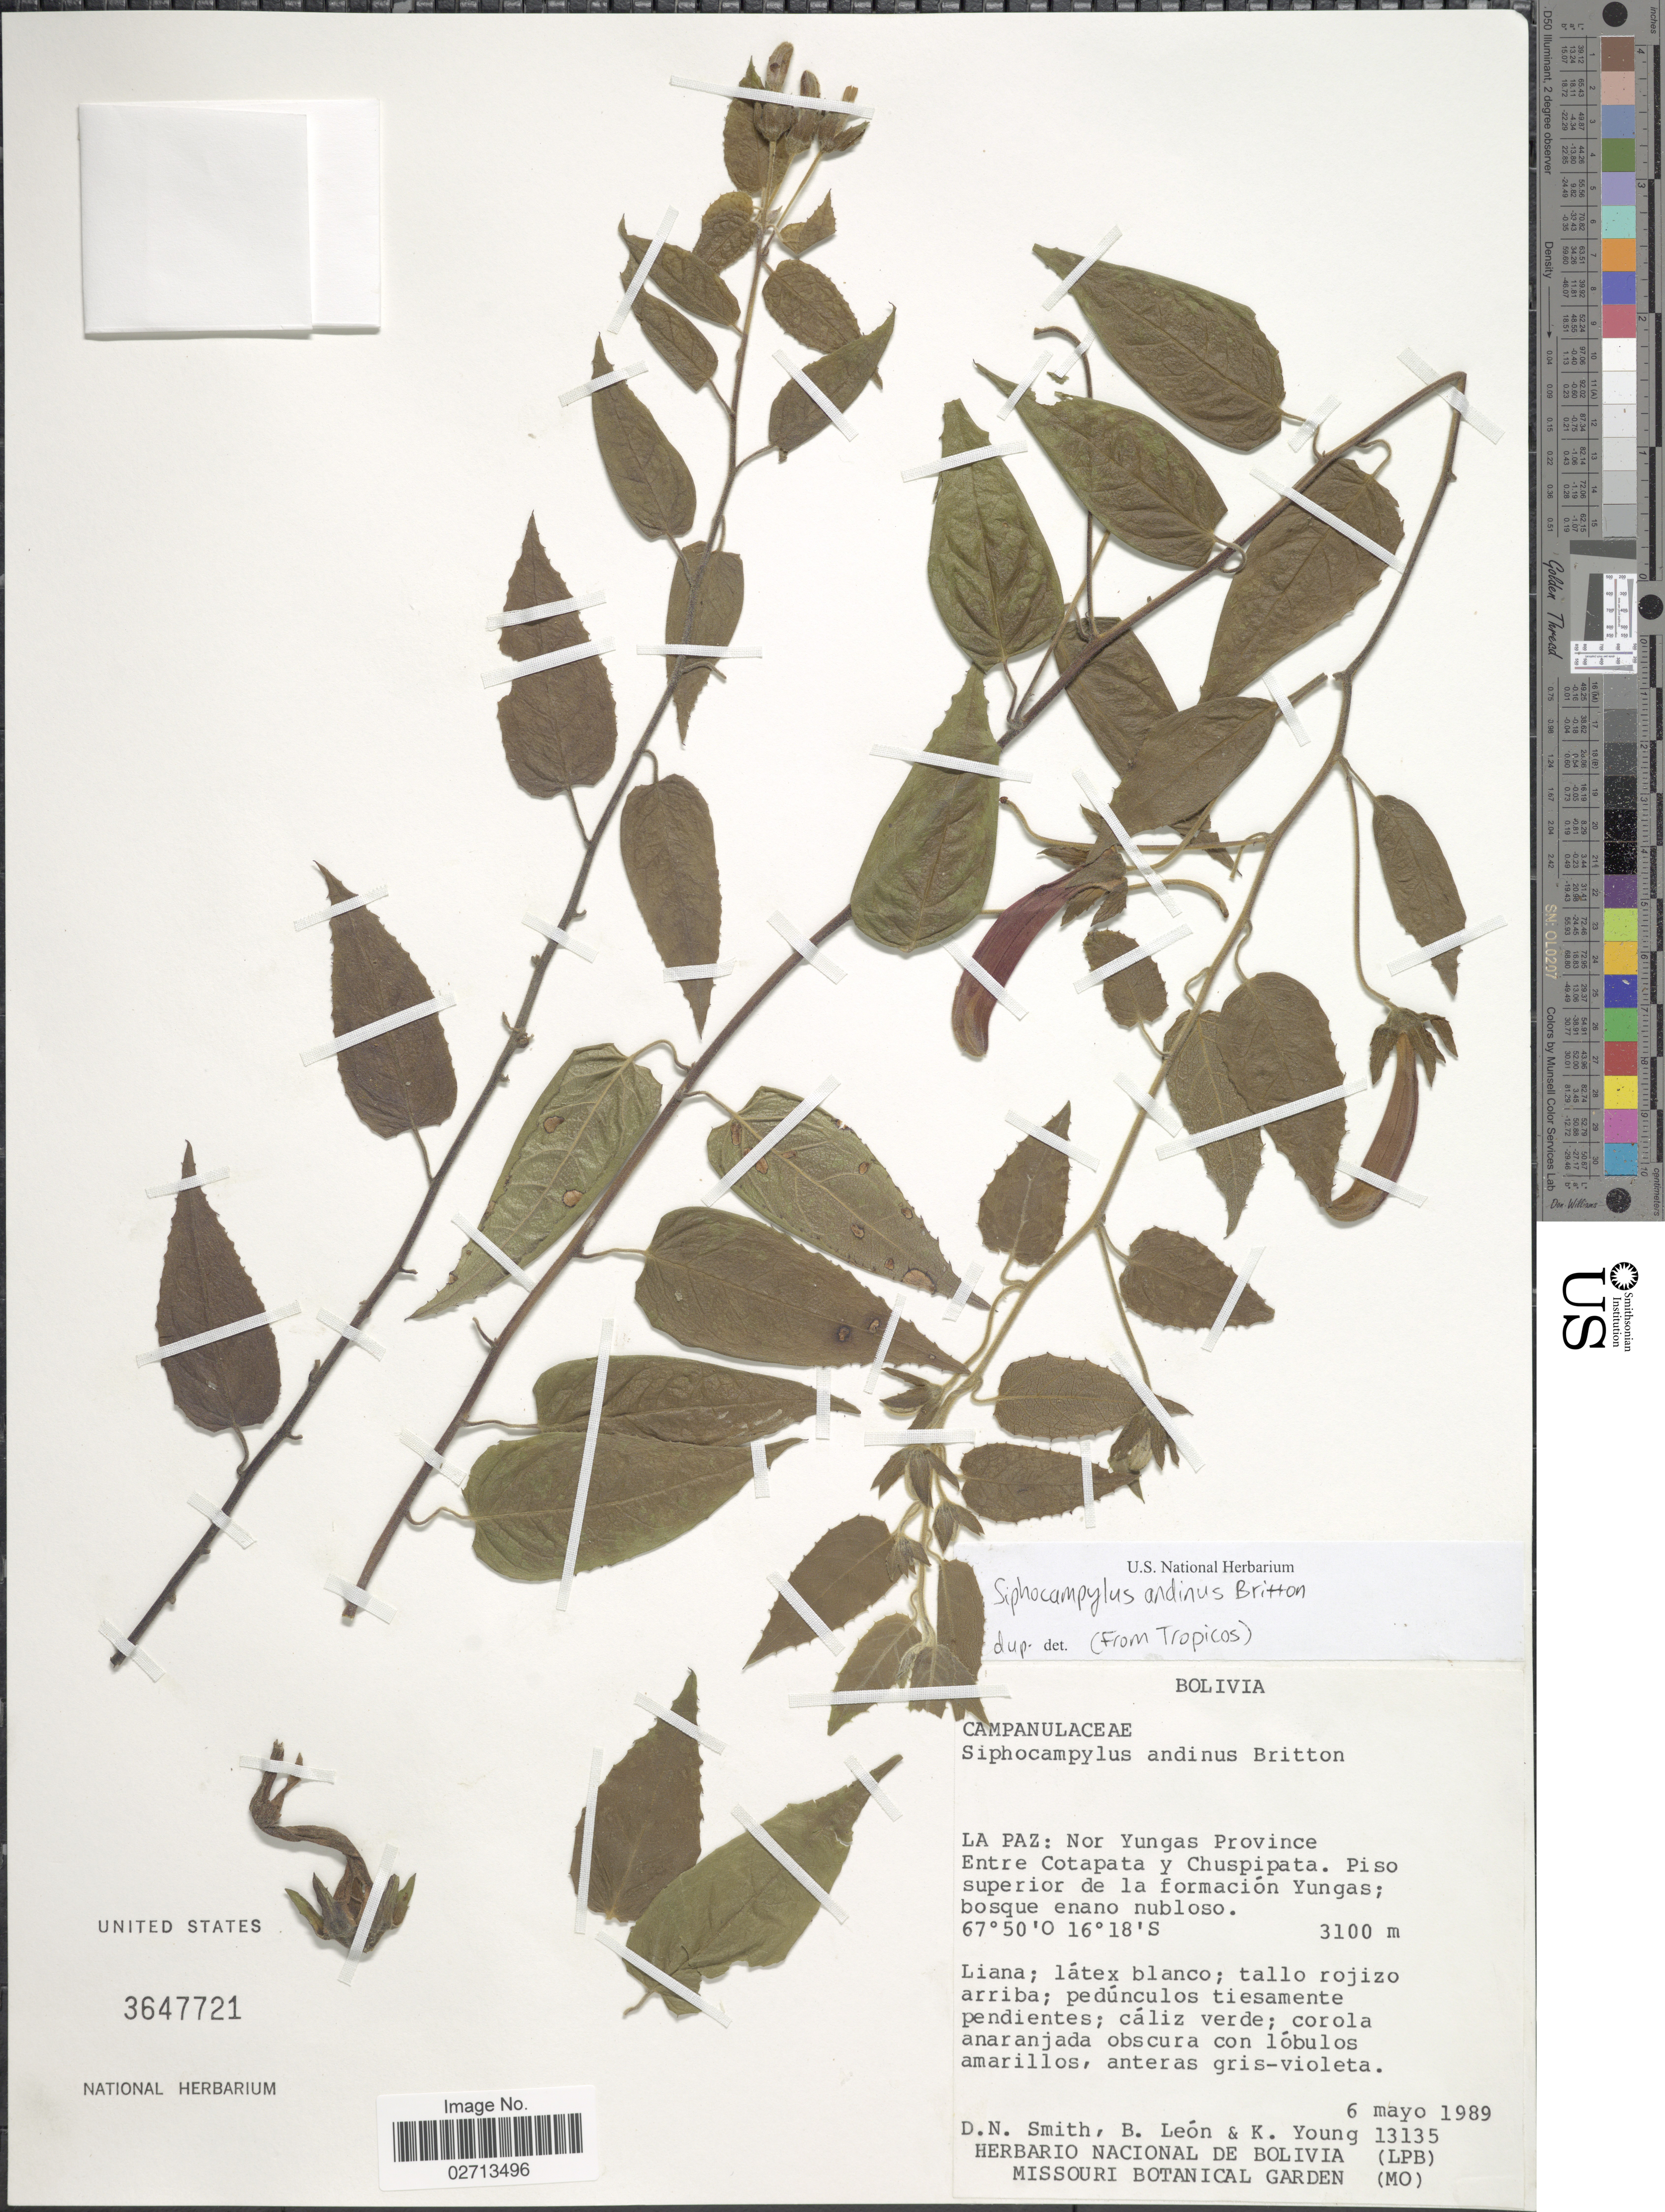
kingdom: Plantae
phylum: Tracheophyta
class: Magnoliopsida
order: Asterales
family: Campanulaceae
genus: Siphocampylus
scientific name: Siphocampylus andinus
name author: Britton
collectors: D. Smith, B. León & K. Young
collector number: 13135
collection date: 1989-05-06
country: Bolivia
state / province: La Paz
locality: Nor Yungas Province Entre Cotapata y Chuspipata. Piso superior de la formacion Yungas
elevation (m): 3100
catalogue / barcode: US 3647721